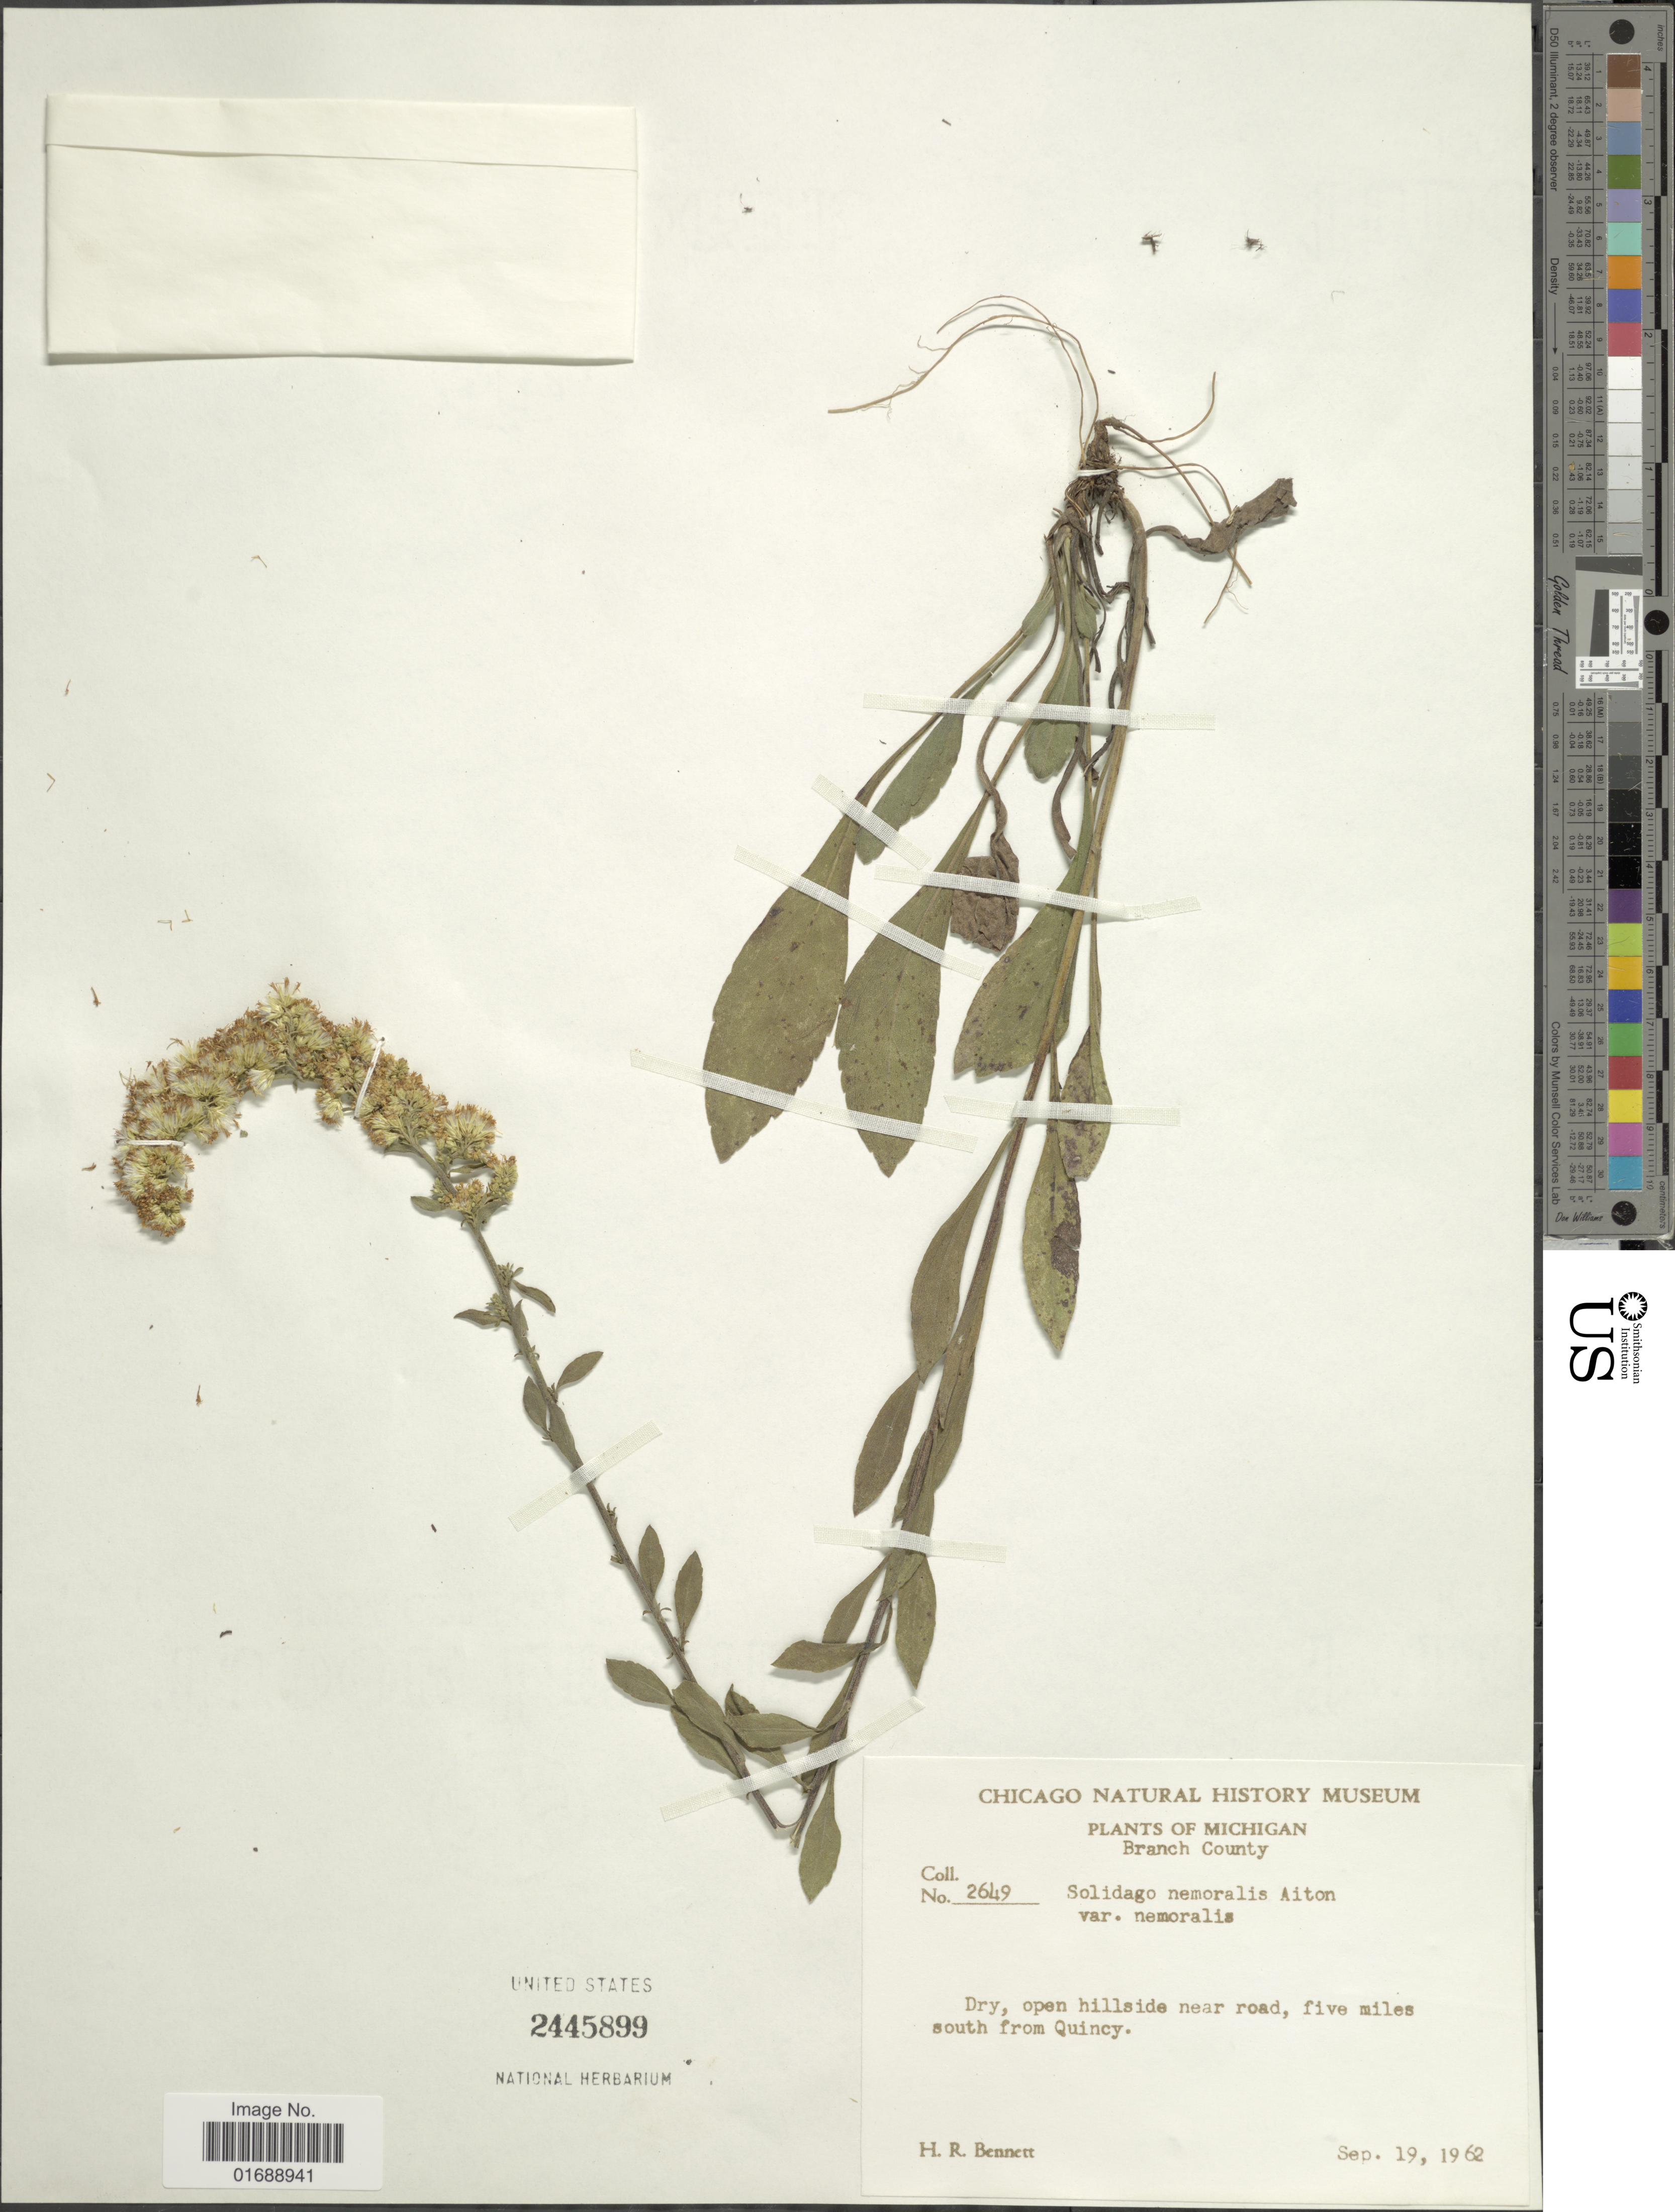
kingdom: Plantae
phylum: Tracheophyta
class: Magnoliopsida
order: Asterales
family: Asteraceae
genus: Solidago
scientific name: Solidago nemoralis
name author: Aiton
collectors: H. R. Bennett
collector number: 2649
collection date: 1962-09-19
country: United States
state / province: Michigan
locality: Branch County, Dry, open hillside near road, five miles south from Quincy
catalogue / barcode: US 2445899